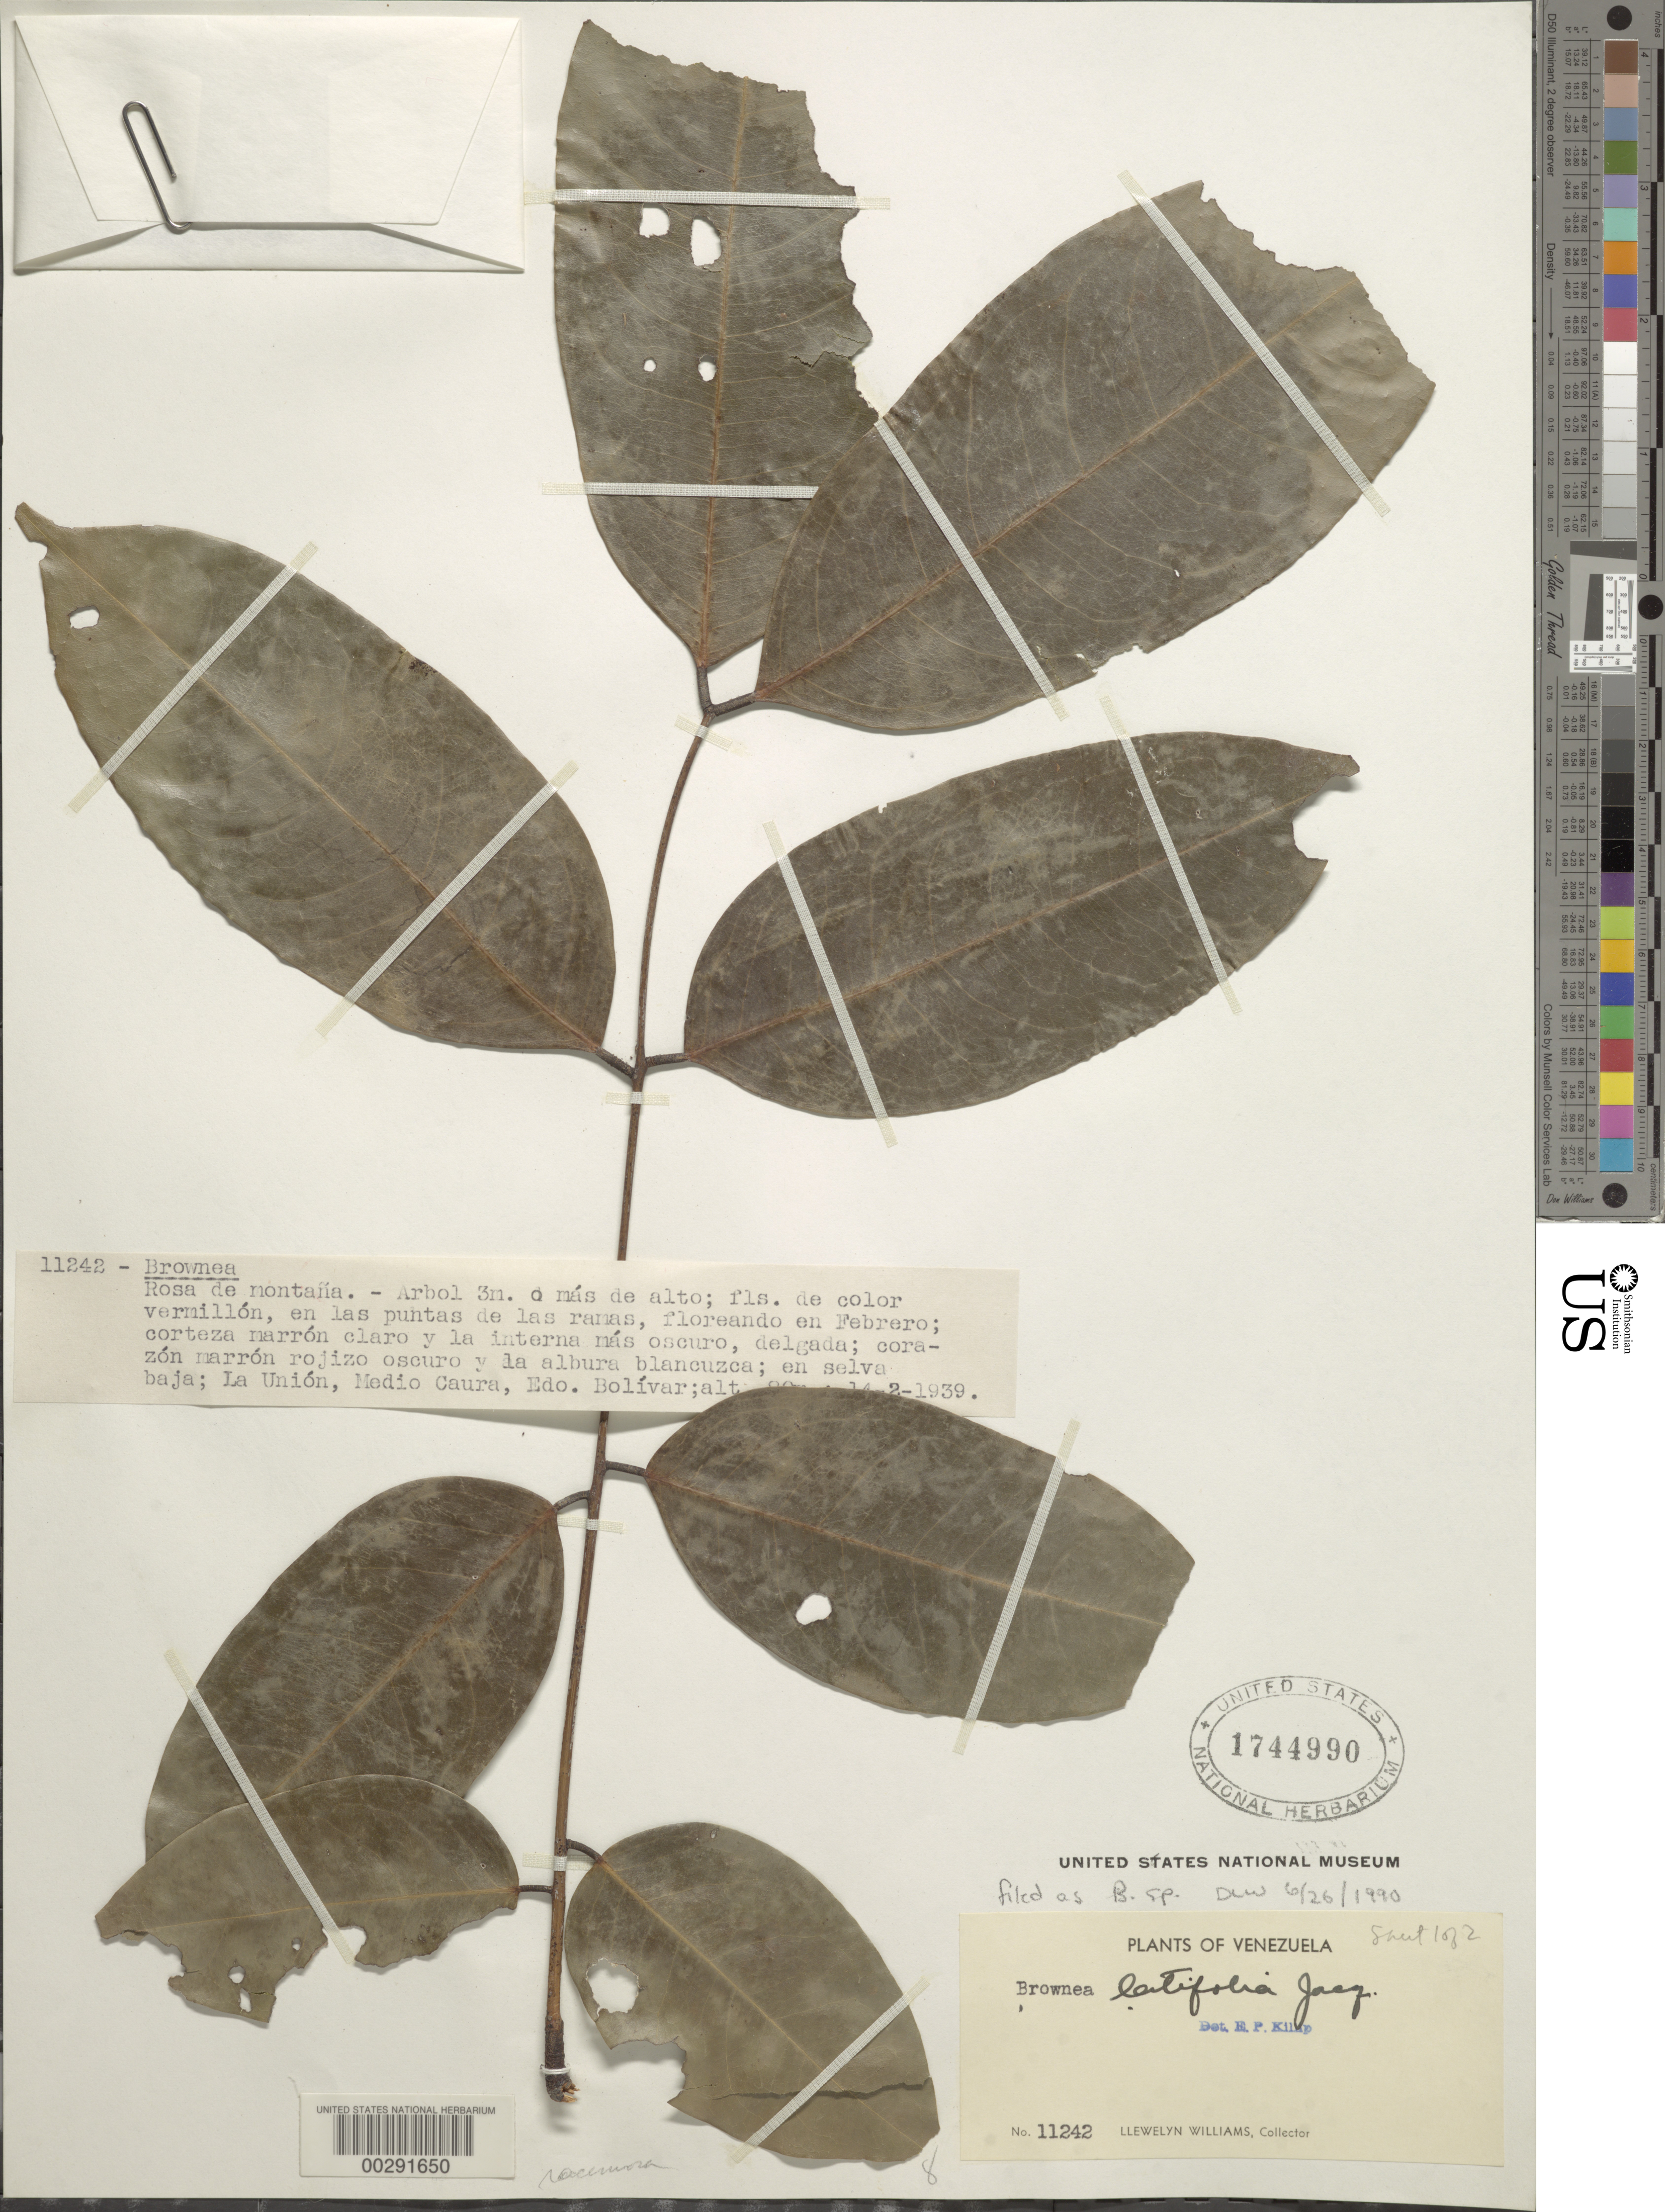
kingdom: Plantae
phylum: Tracheophyta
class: Magnoliopsida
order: Fabales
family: Fabaceae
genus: Brownea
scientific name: Brownea sp.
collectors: Ll. Williams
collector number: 11242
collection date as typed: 14 Feb 1939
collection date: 1939-02-14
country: Venezuela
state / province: Bolivar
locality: La union, medio caura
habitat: Declining forest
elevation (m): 80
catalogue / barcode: US 1744990